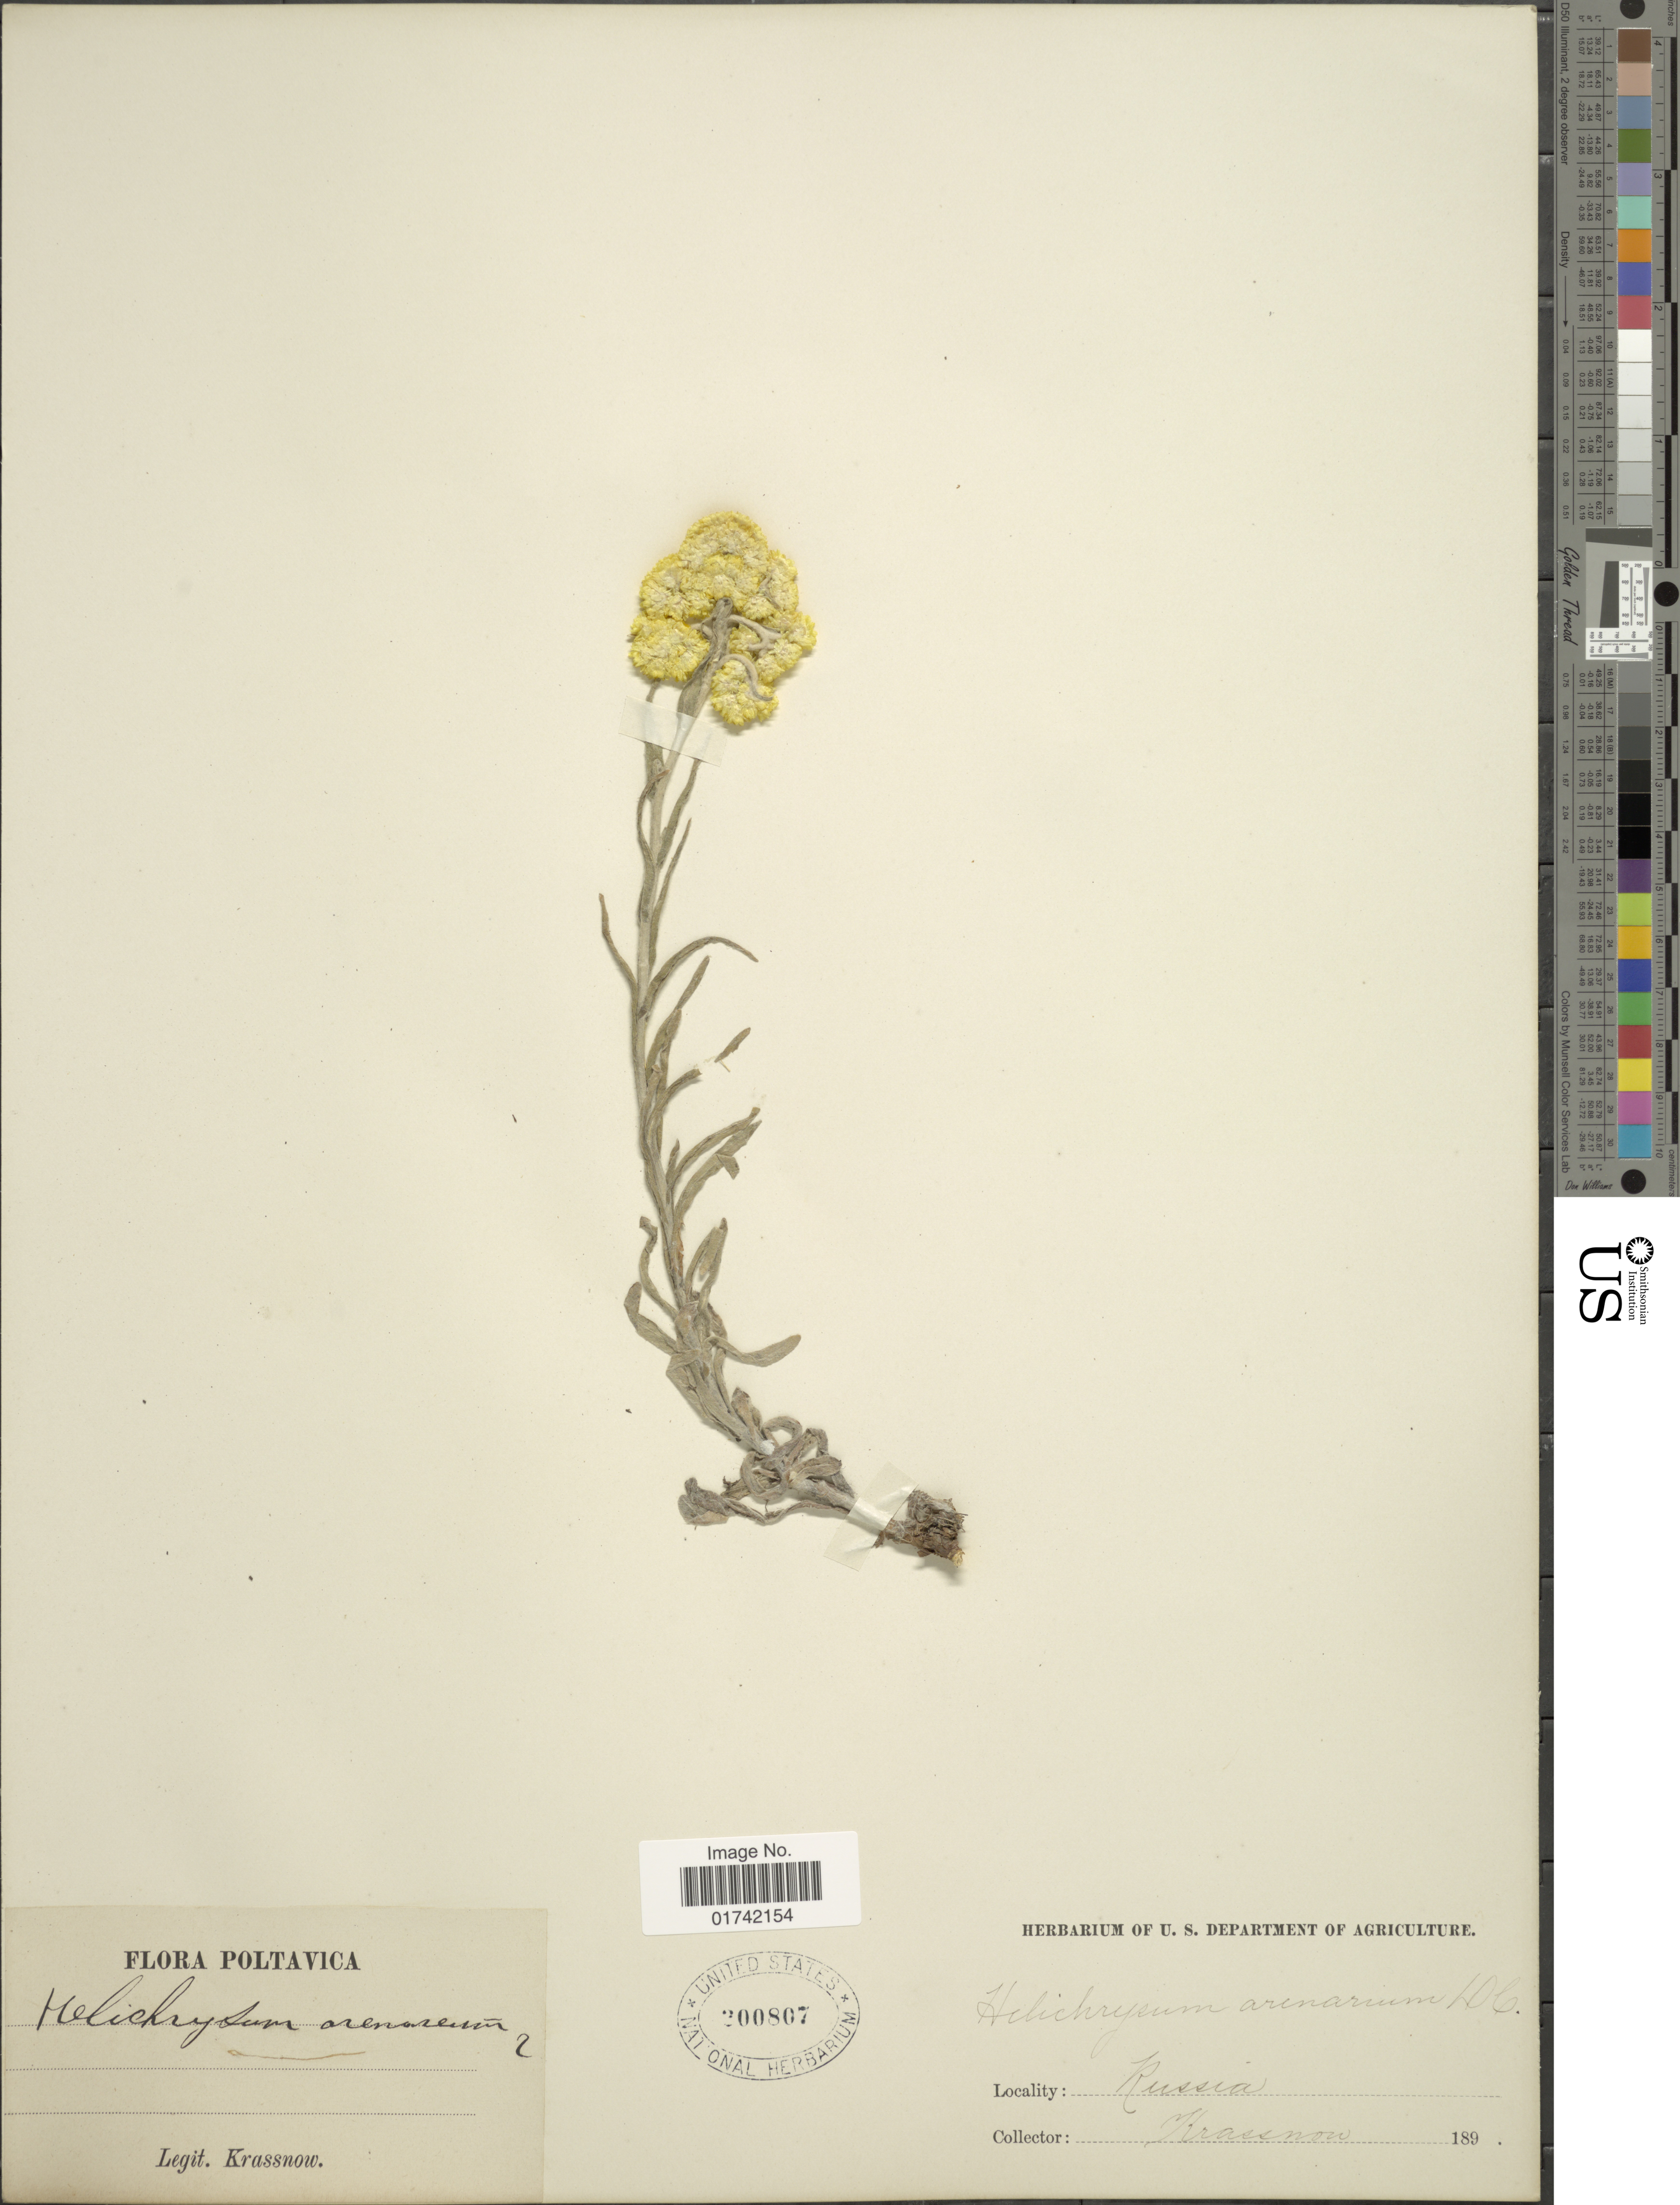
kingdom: Plantae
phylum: Tracheophyta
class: Magnoliopsida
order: Asterales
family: Asteraceae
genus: Helichrysum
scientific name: Helichrysum arenarium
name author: (L.) Moench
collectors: -. Krassnow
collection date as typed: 189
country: Ukraine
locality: Poltavica, Russia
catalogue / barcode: US 200807